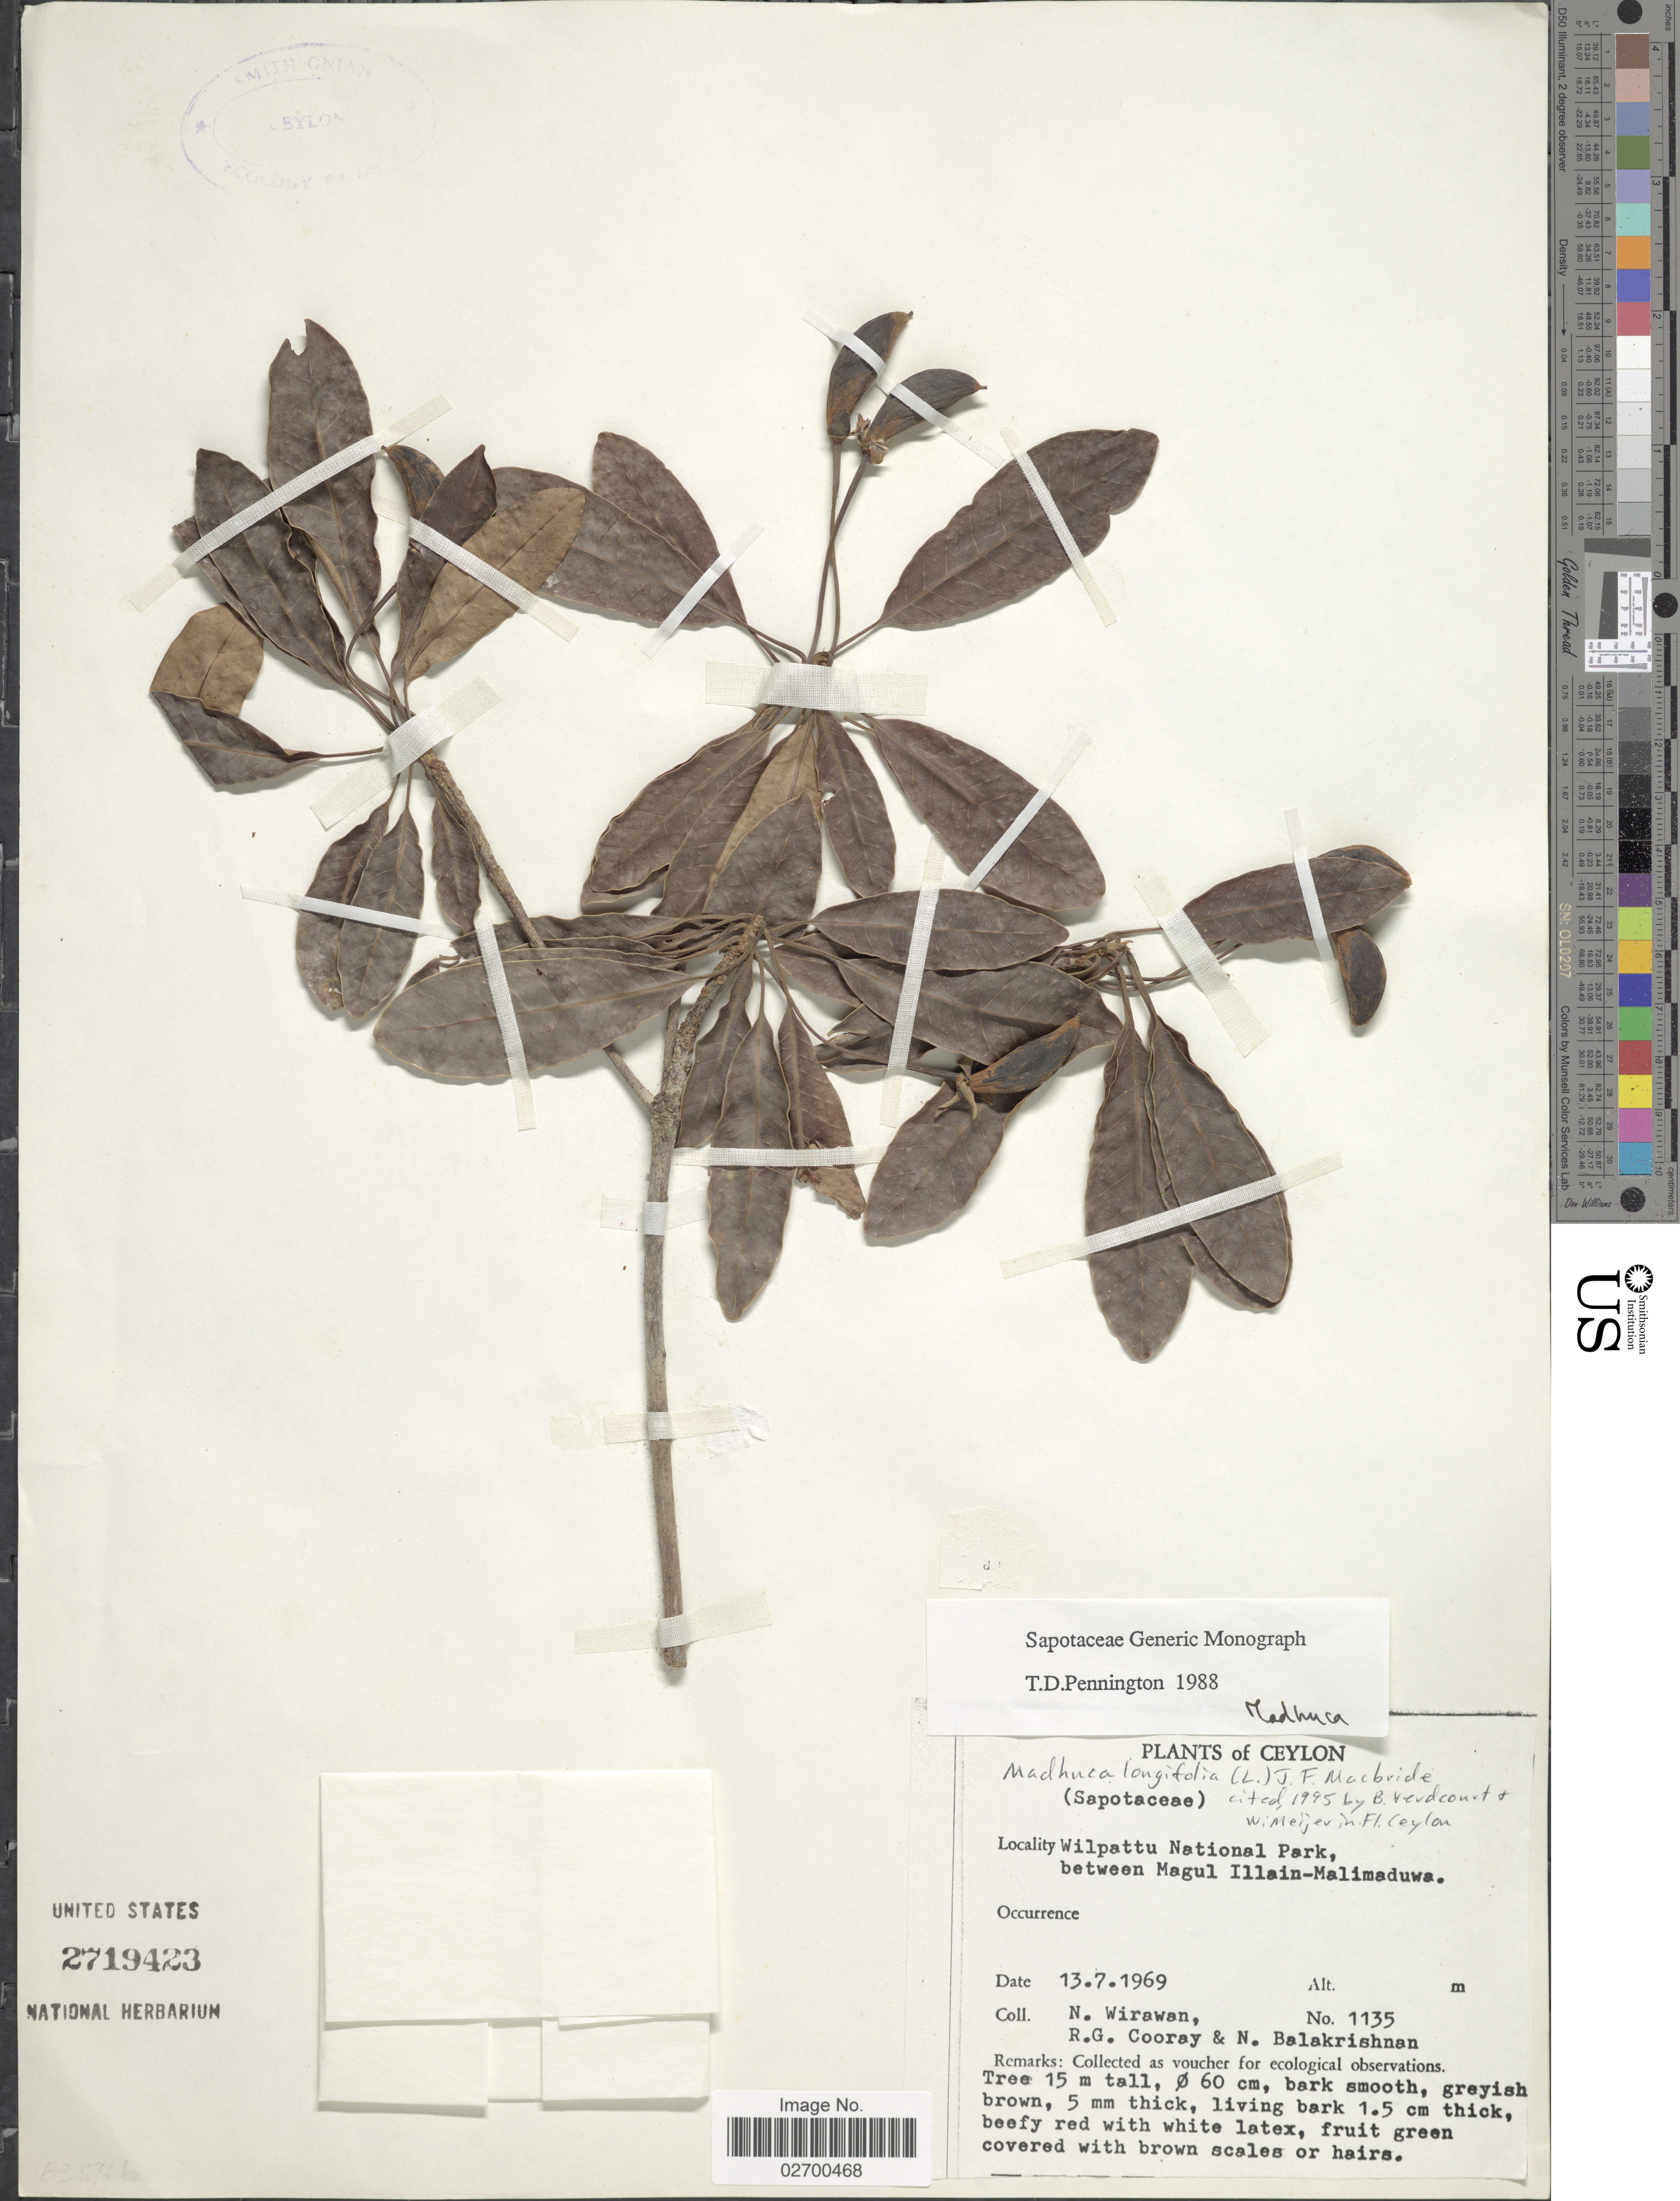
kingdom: Plantae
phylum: Tracheophyta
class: Magnoliopsida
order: Ericales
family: Sapotaceae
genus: Madhuca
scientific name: Madhuca longifolia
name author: (J. Koenig ex L.) J.F. Macbr.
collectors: N. Wirawan, R. Cooray & N. Balakrishnan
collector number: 1135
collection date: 1969-07-13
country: Sri Lanka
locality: Ceylon. Wilpattu National Park, between Magul Illain-Malimaduwa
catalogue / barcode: US 2719423